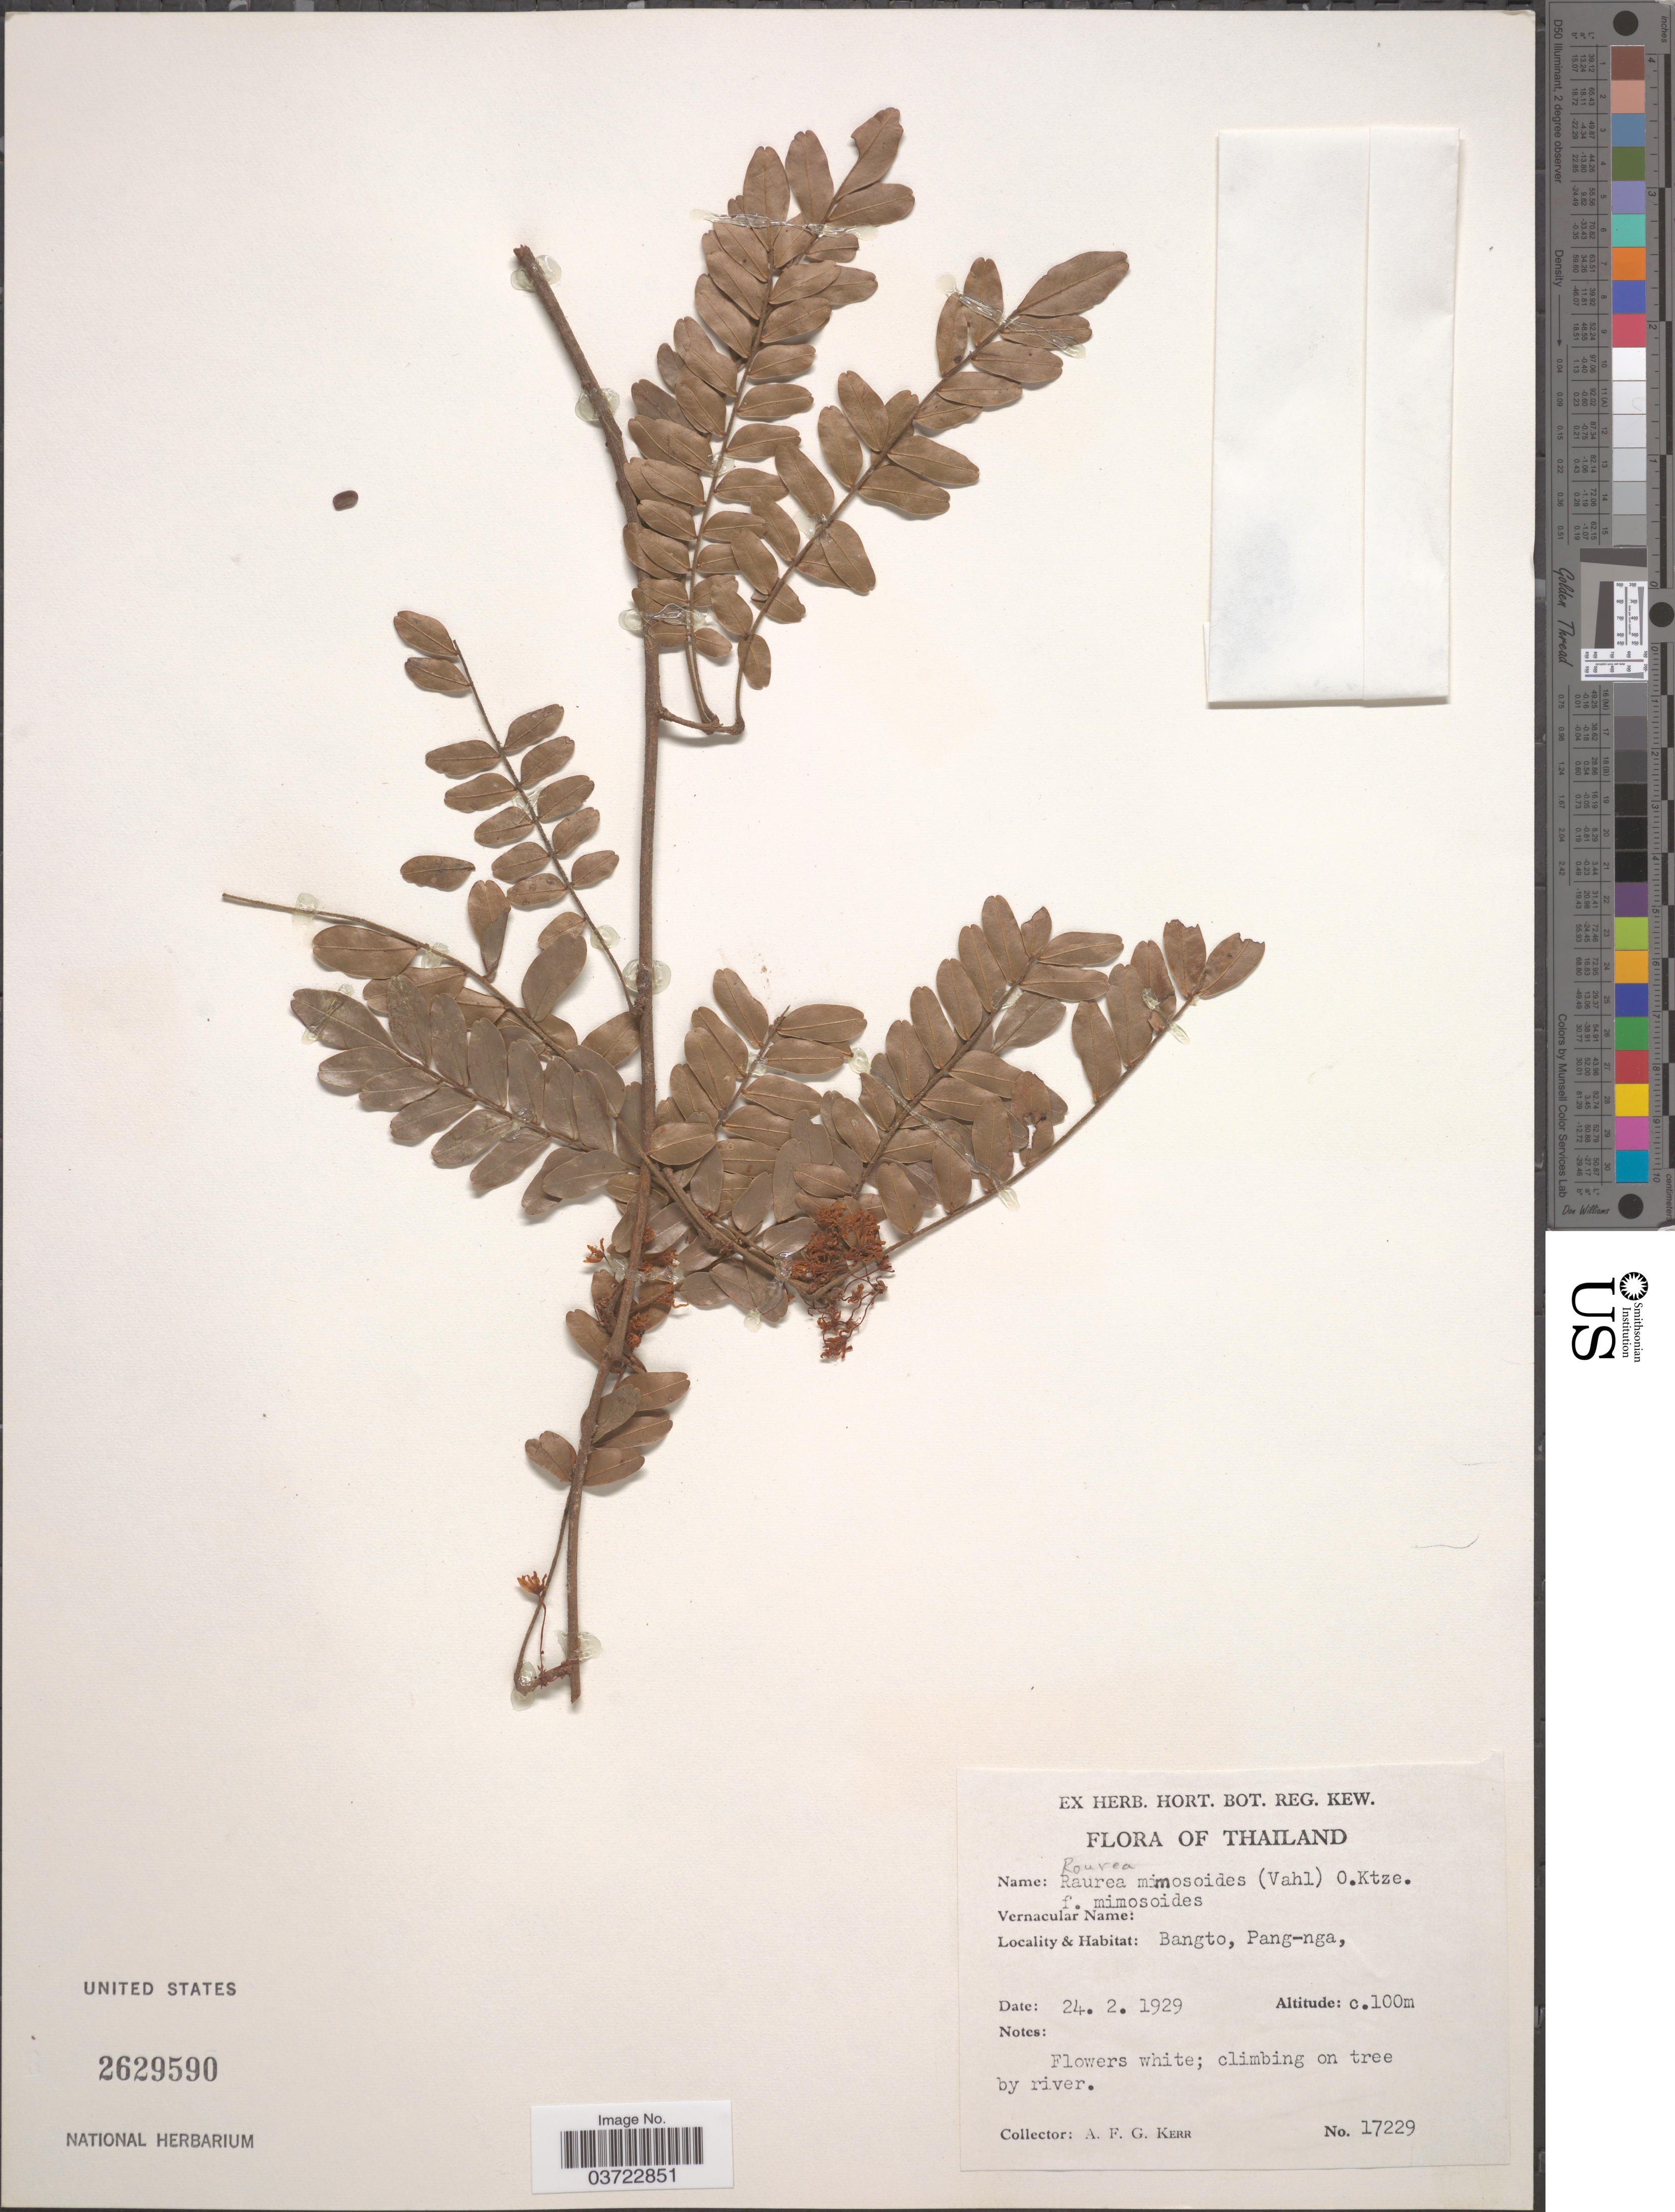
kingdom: Plantae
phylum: Tracheophyta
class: Magnoliopsida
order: Oxalidales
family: Connaraceae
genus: Rourea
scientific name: Rourea mimosoides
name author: (Vahl) Planch.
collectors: A. F. G. Kerr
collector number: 17229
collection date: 1929-02-24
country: Thailand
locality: Bangto, Pang-nga.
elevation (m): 100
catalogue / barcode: US 2629590